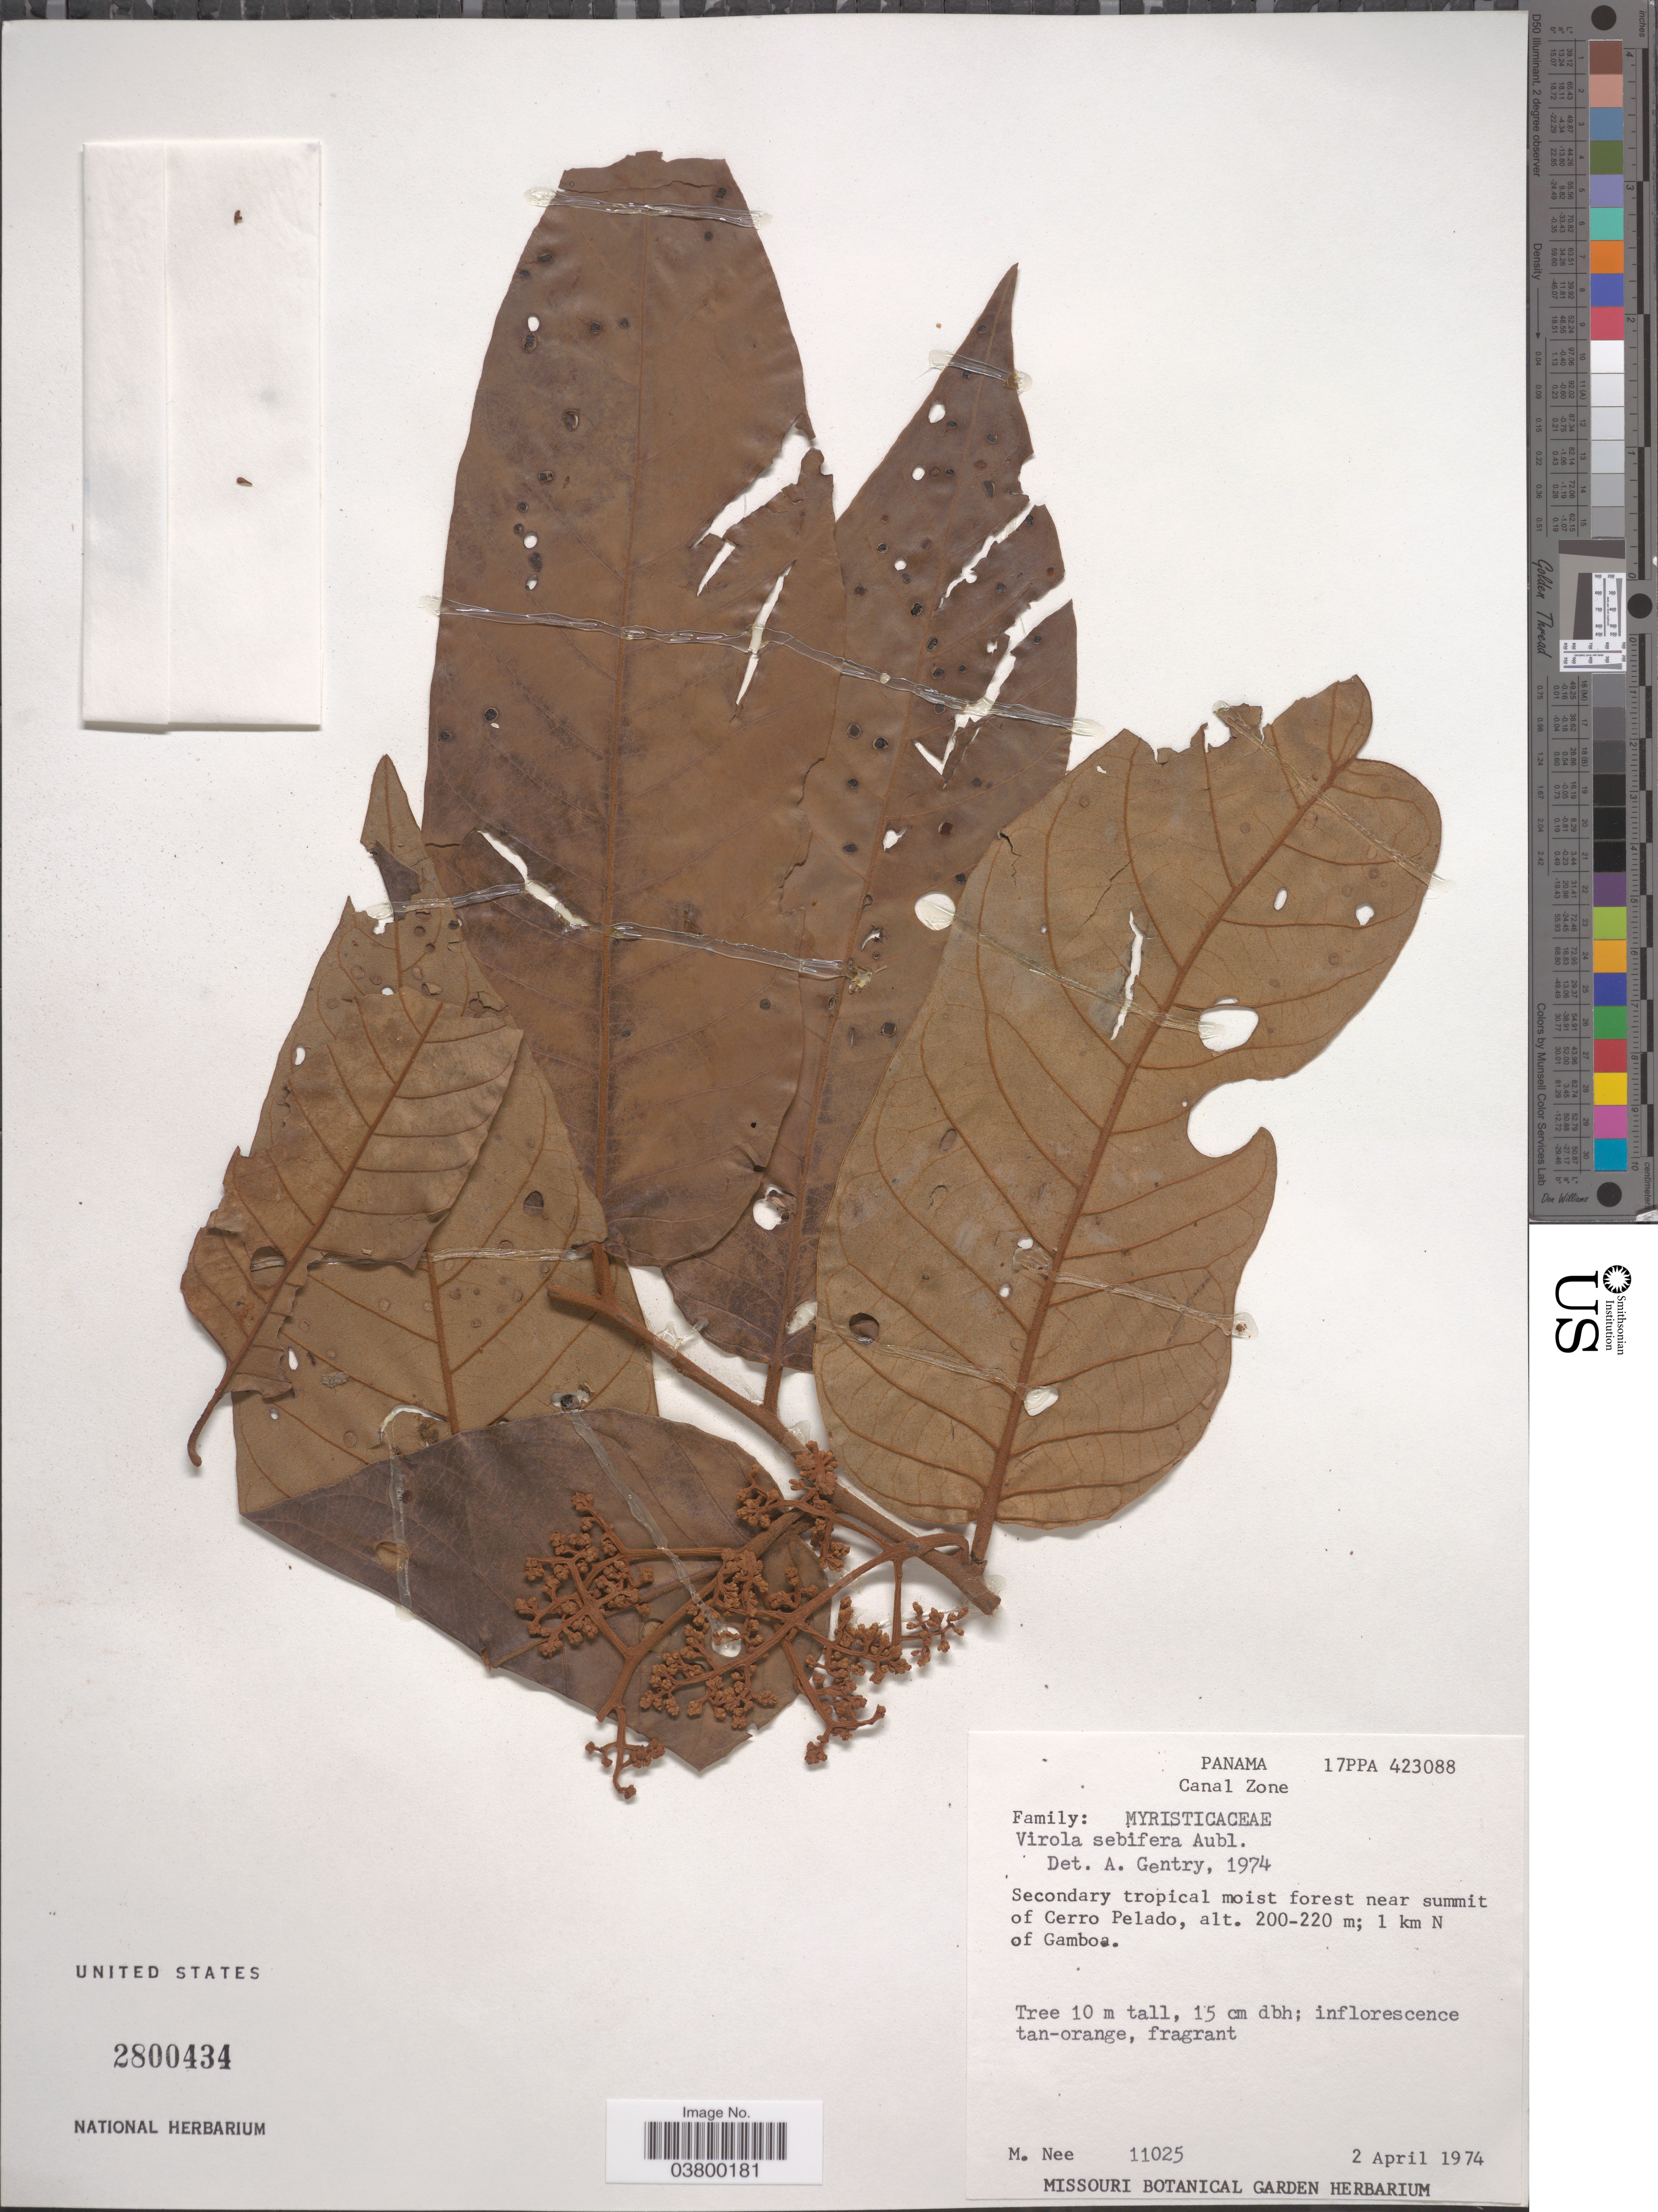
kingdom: Plantae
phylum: Tracheophyta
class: Magnoliopsida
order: Magnoliales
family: Myristicaceae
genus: Virola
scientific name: Virola sebifera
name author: Aubl.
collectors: M. Nee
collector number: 11025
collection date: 1974-04-02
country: Panama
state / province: Colón / Panamá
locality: Canal Zone. Near summit of Cerro Pelado; 1 km N of Gamboa.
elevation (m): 200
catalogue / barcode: US 2800434